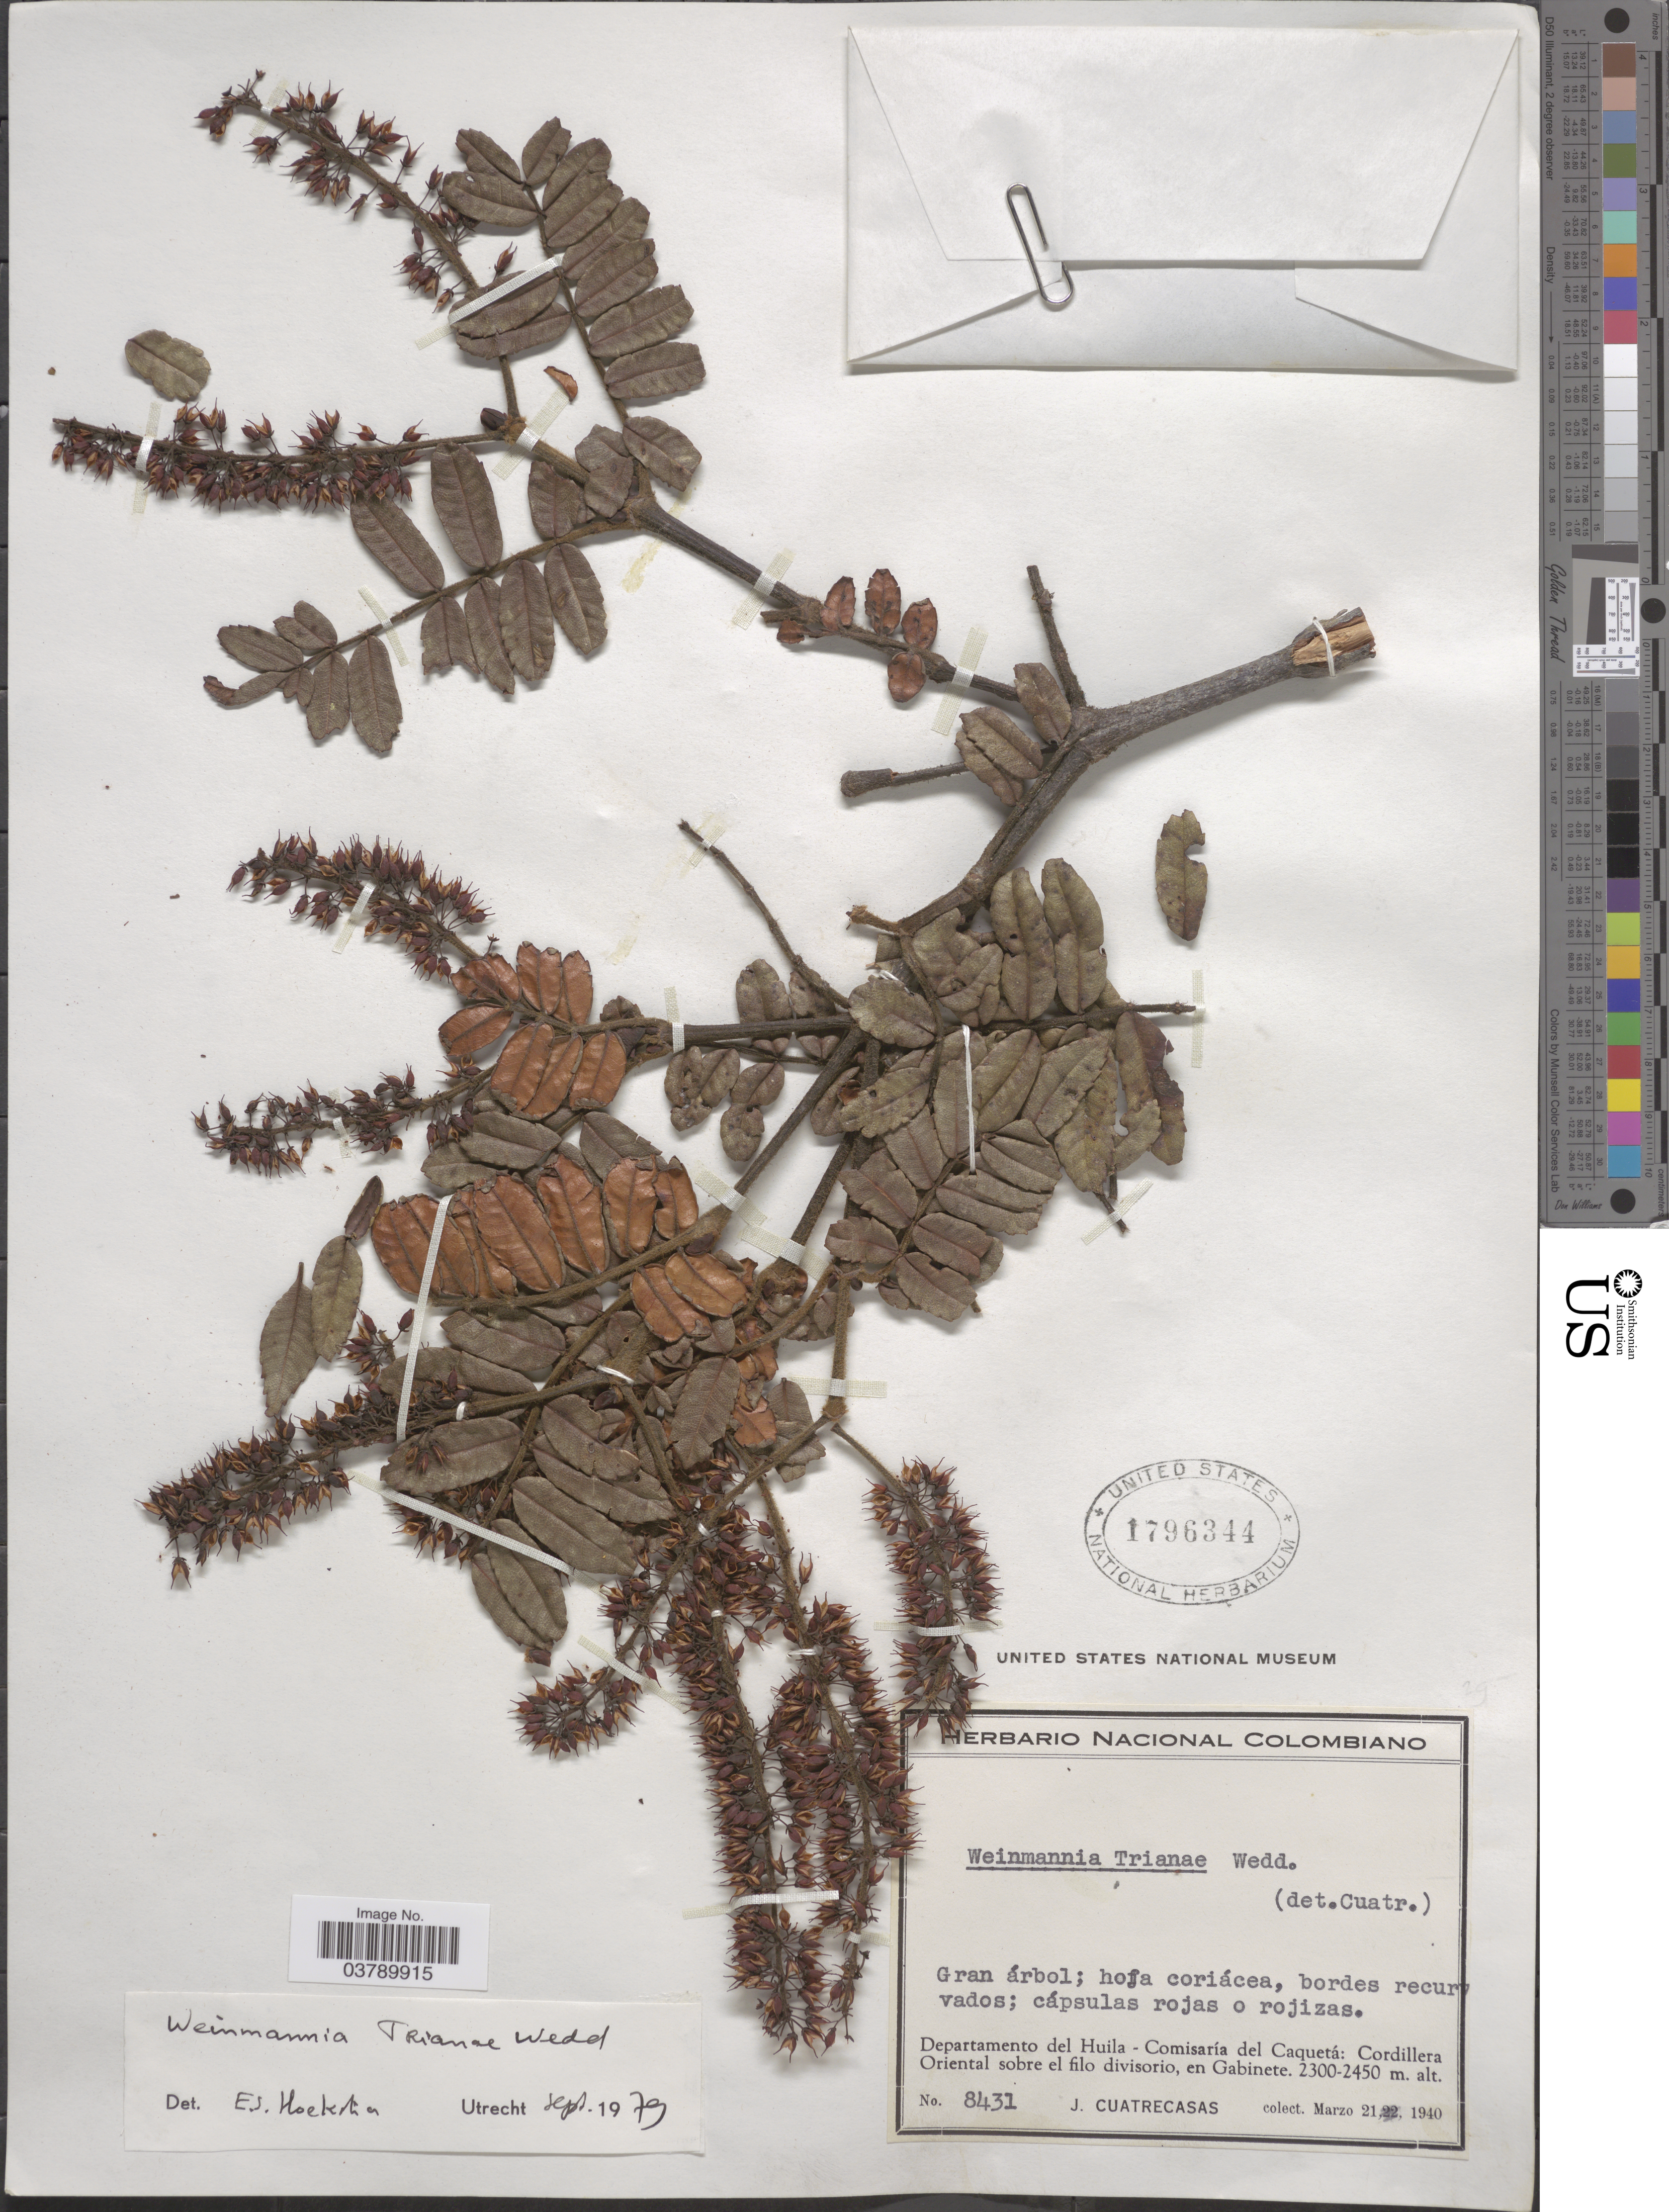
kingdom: Plantae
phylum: Tracheophyta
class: Magnoliopsida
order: Oxalidales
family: Cunoniaceae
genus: Weinmannia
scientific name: Weinmannia trianaea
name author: Wedd.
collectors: J. Cuatrecasas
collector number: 8431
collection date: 1940-03-21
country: Colombia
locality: Departamento del Huila - Comisaría del Caquetá: Cordillera Oriental sobre el filo divisorio, en Gabinete.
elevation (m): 2300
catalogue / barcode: US 1796344